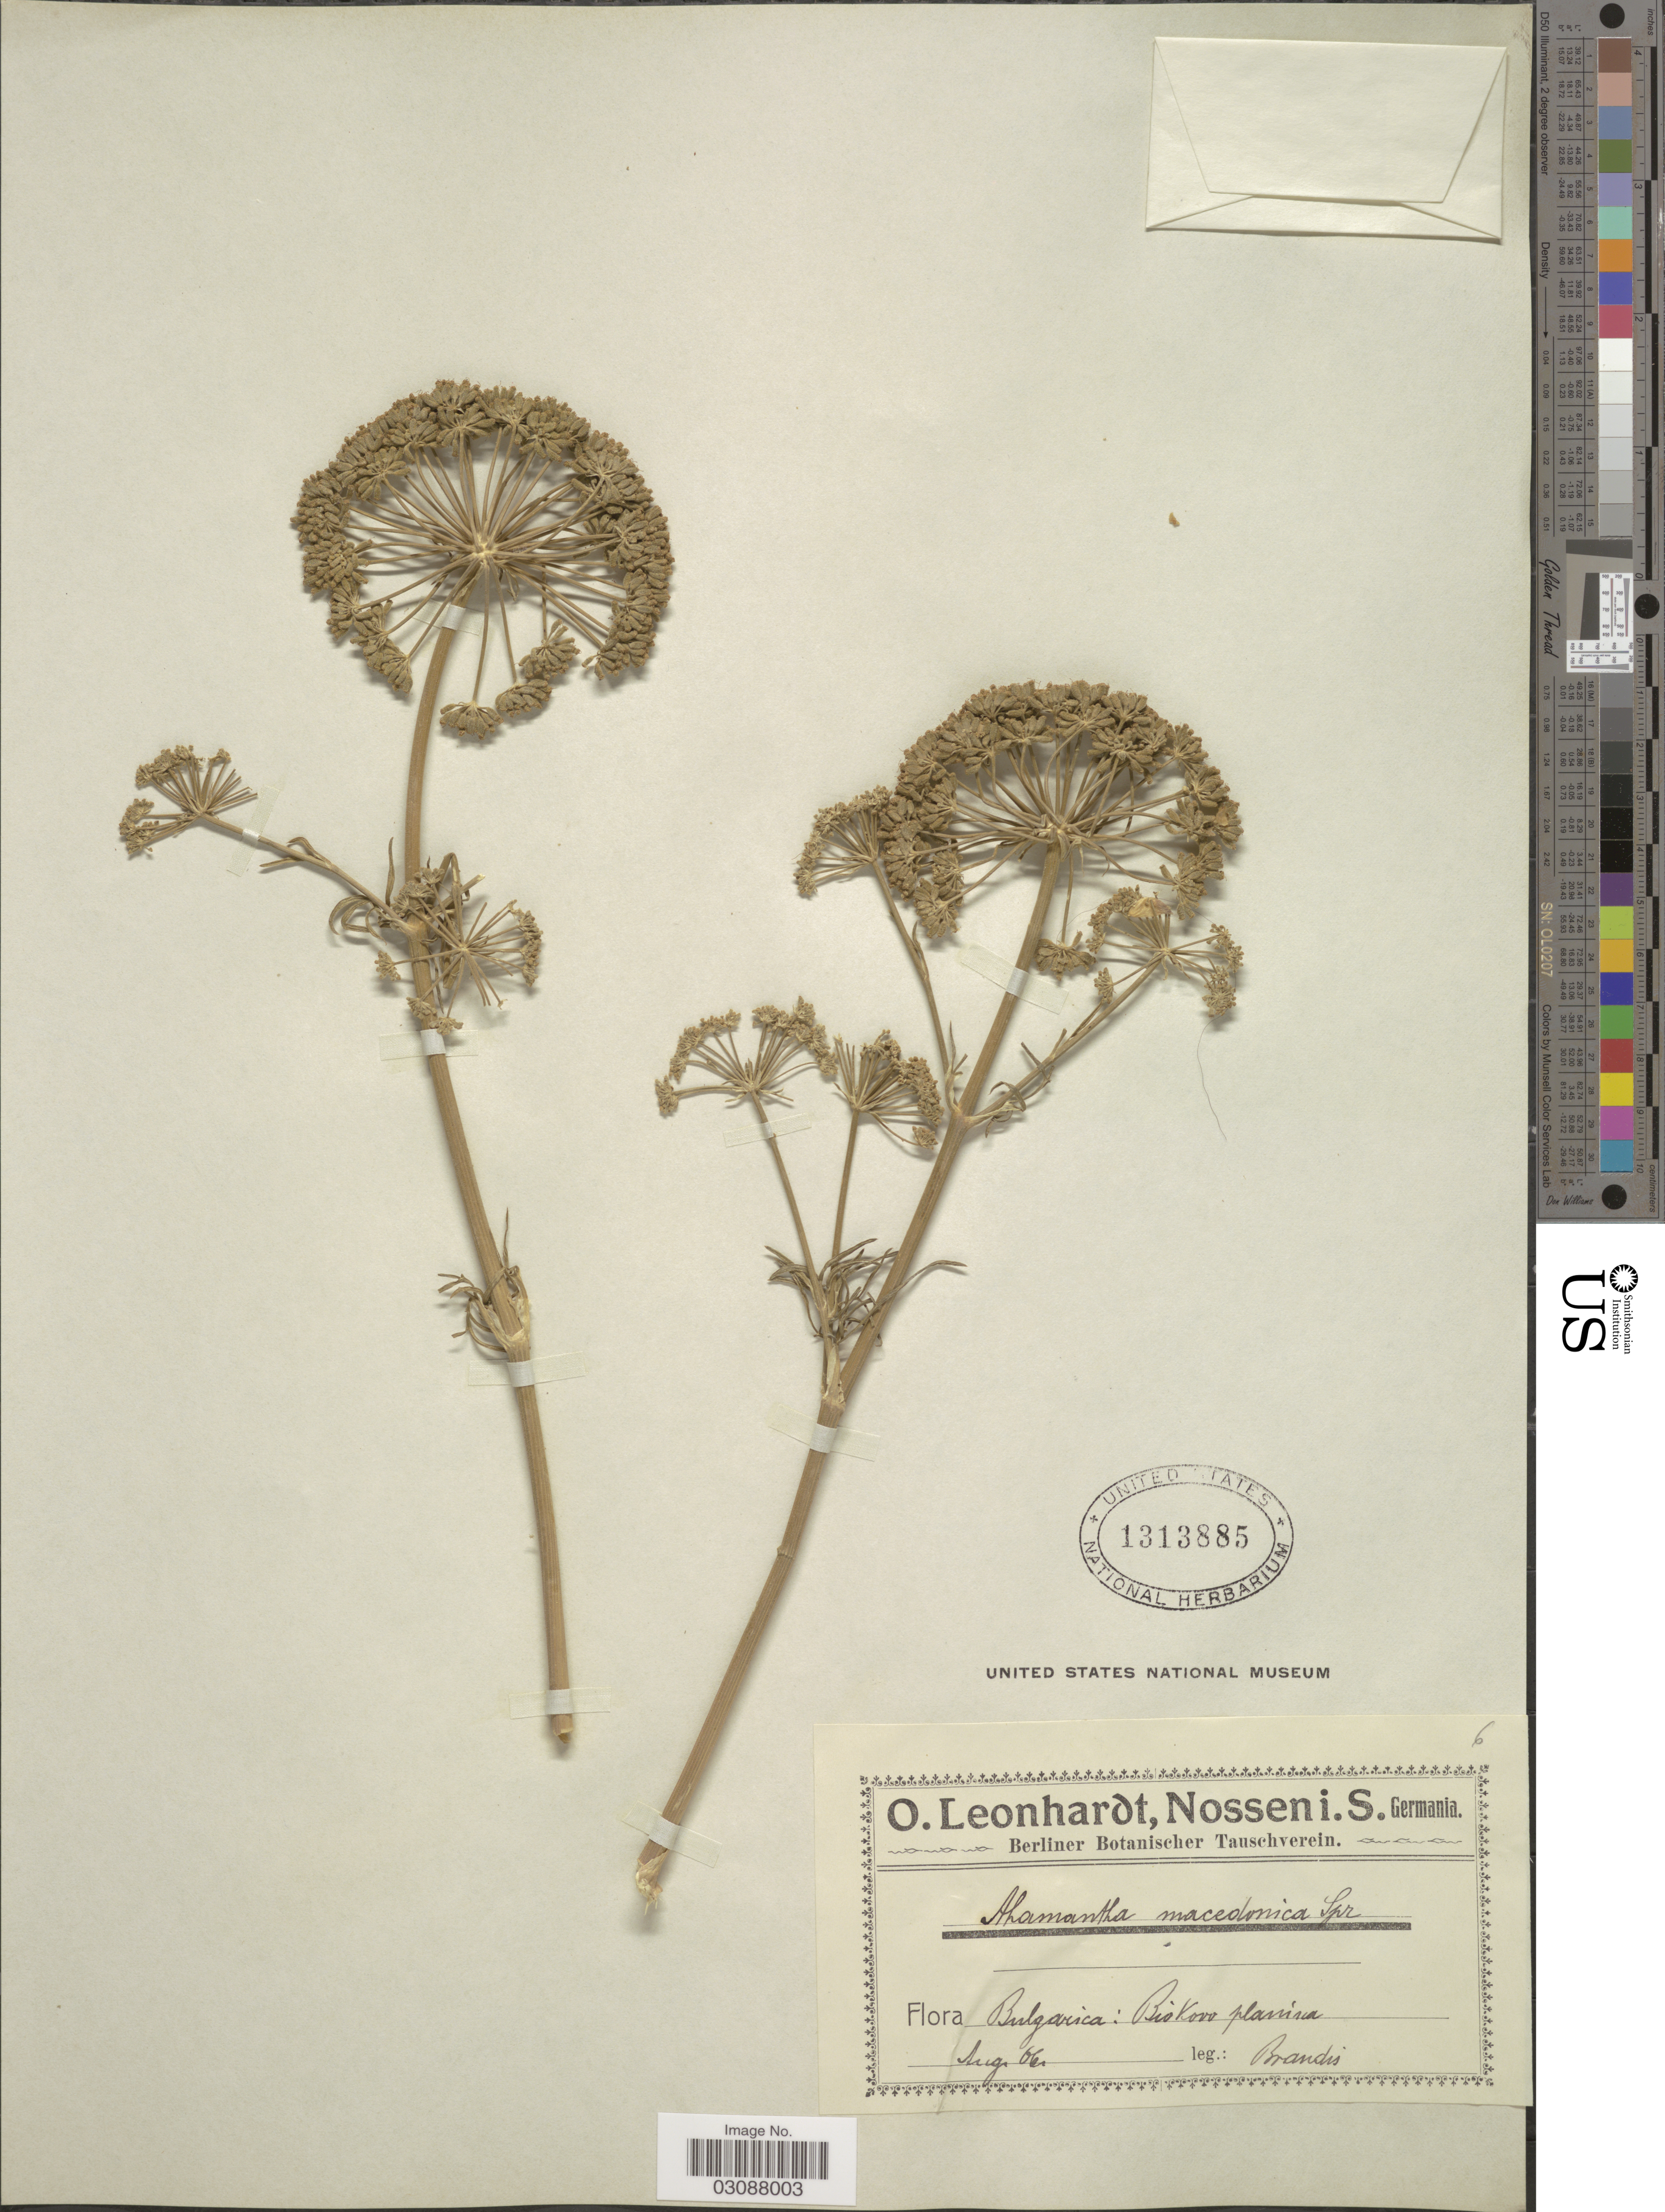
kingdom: Plantae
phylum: Tracheophyta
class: Magnoliopsida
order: Apiales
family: Apiaceae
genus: Athamanta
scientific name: Athamanta macedonica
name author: (L.) Spreng.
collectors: Brandis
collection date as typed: Transcribed d/m/y: /8/66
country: Bulgaria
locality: Bulgarica: Biokovo planina.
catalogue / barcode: US 1313885